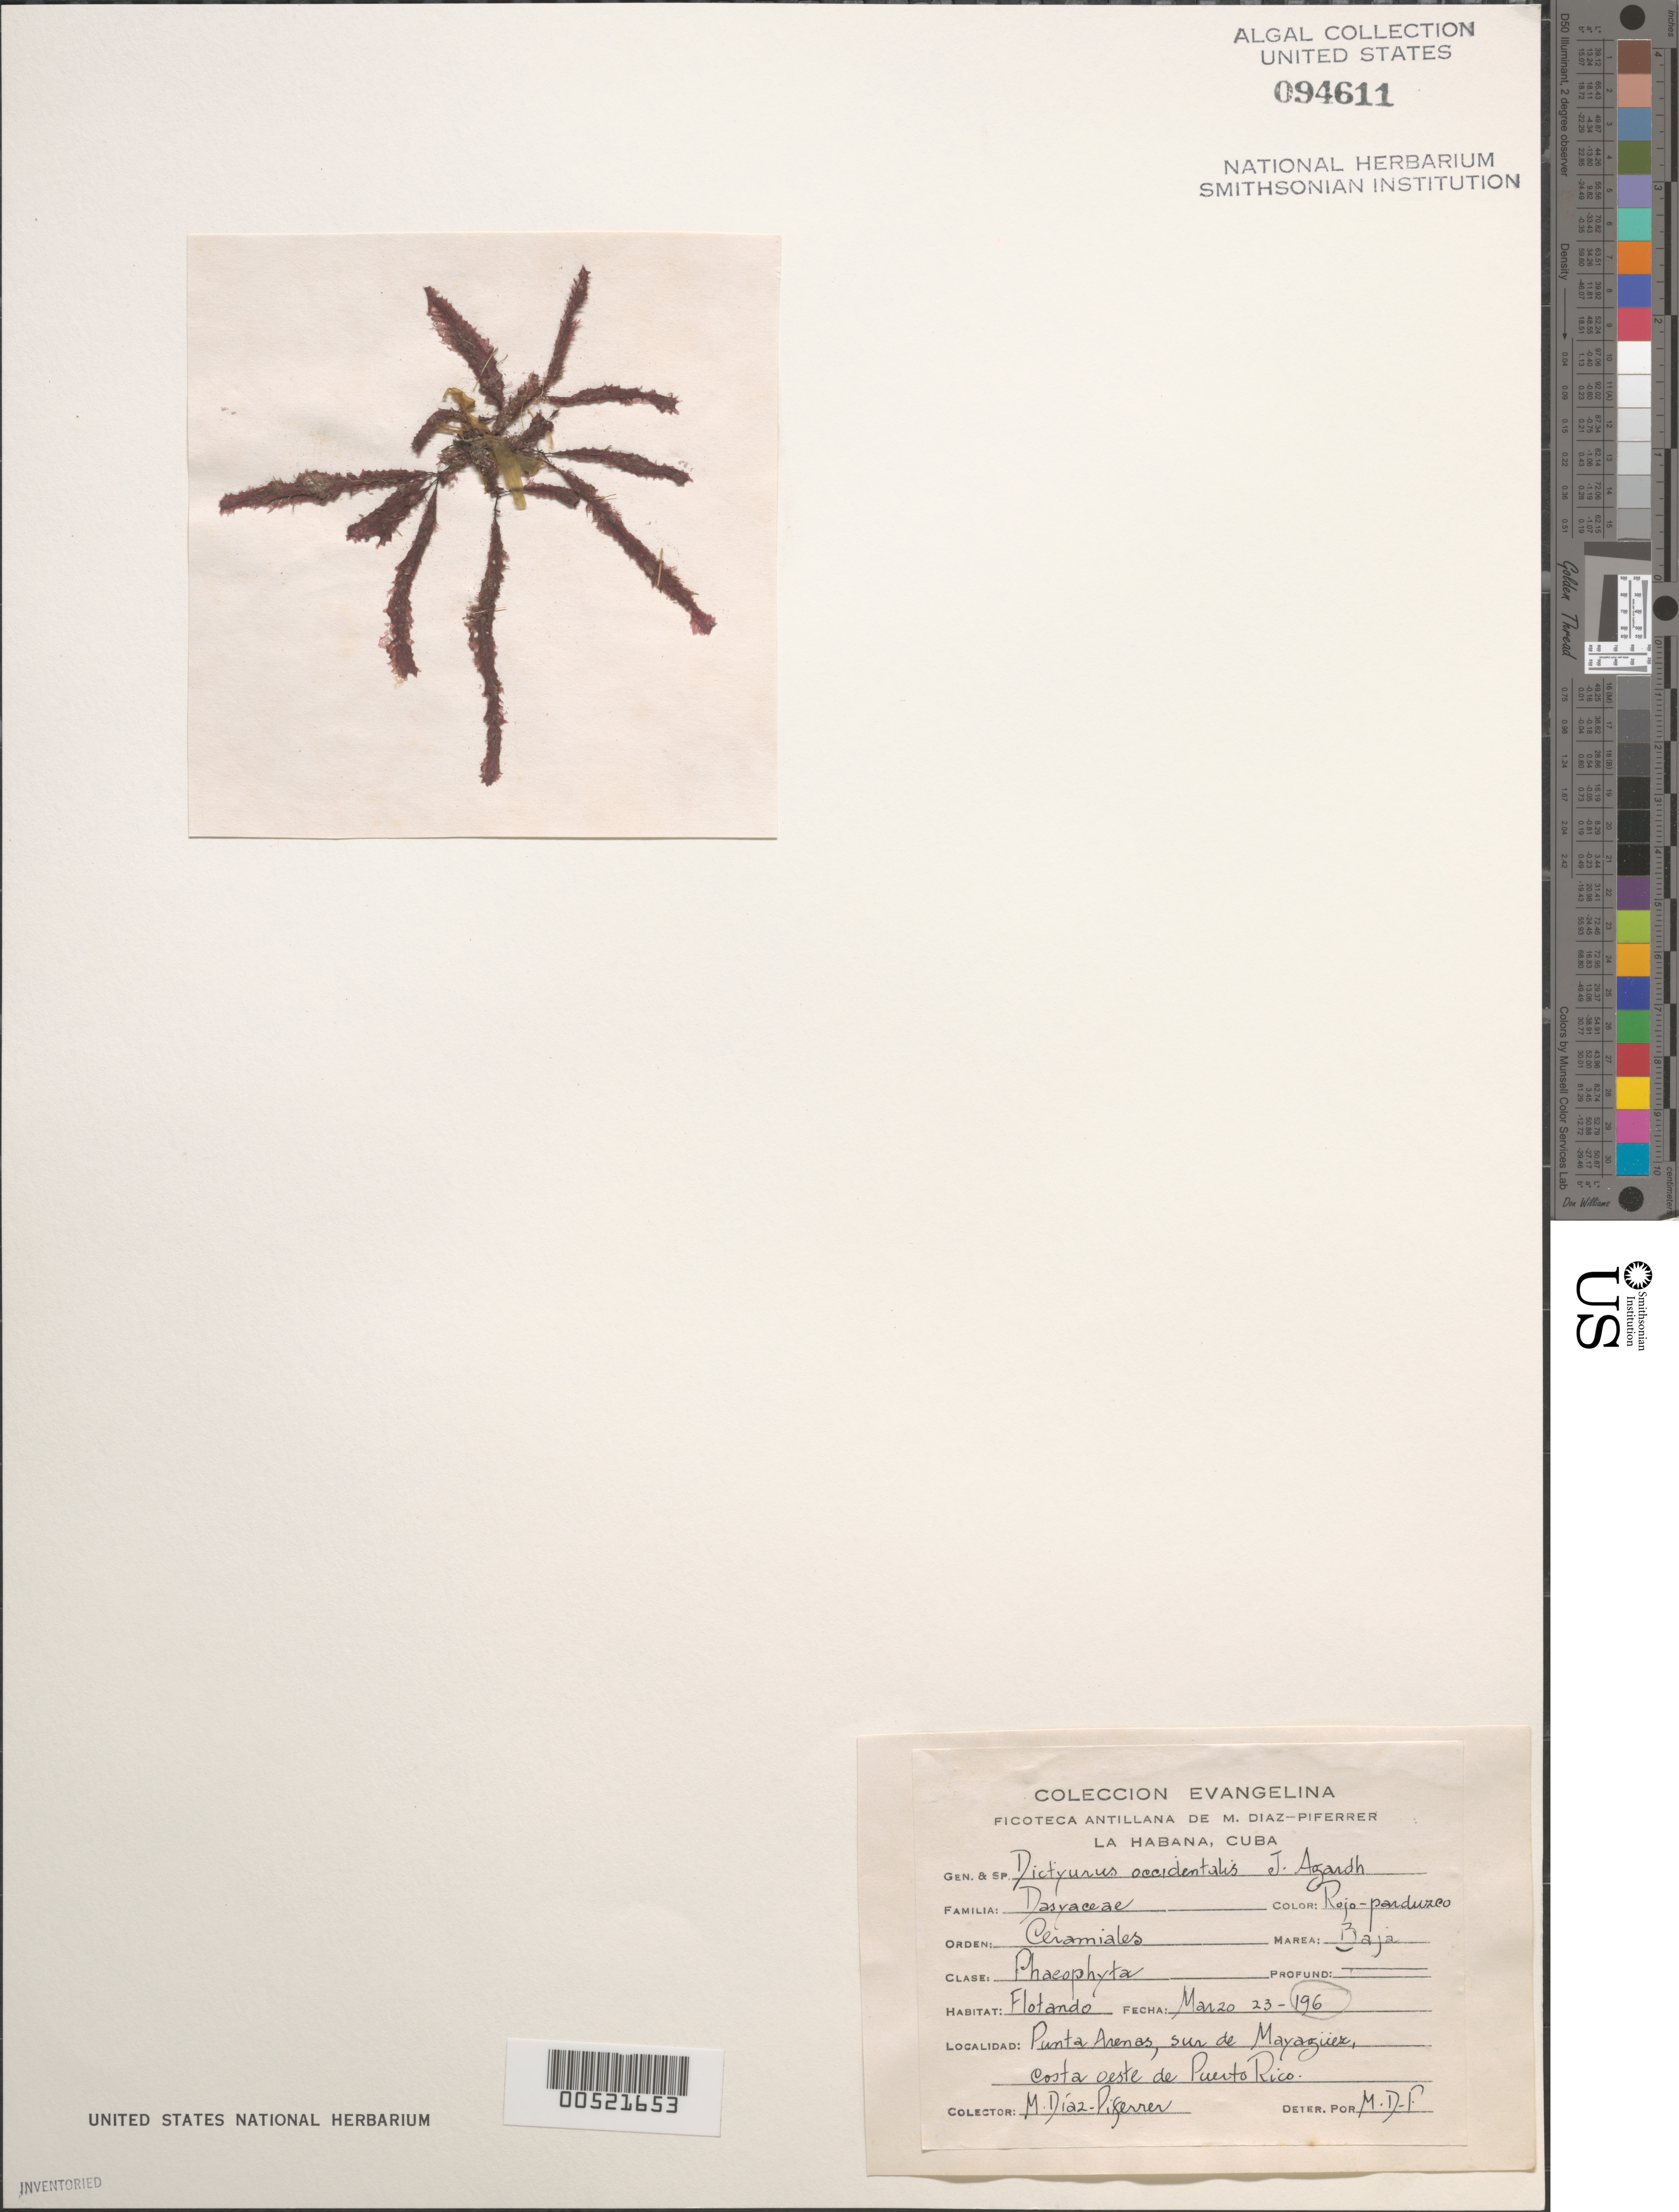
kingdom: Plantae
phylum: Rhodophyta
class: Florideophyceae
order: Ceramiales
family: Dasyaceae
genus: Dictyurus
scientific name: Dictyurus occidentalis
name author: J. Agardh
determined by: Diaz-Piferrer, M.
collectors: M. Diaz-Piferrer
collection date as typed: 23 Mar 196-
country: Puerto Rico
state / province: Mayaguez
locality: Punta arenas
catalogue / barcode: US 94611